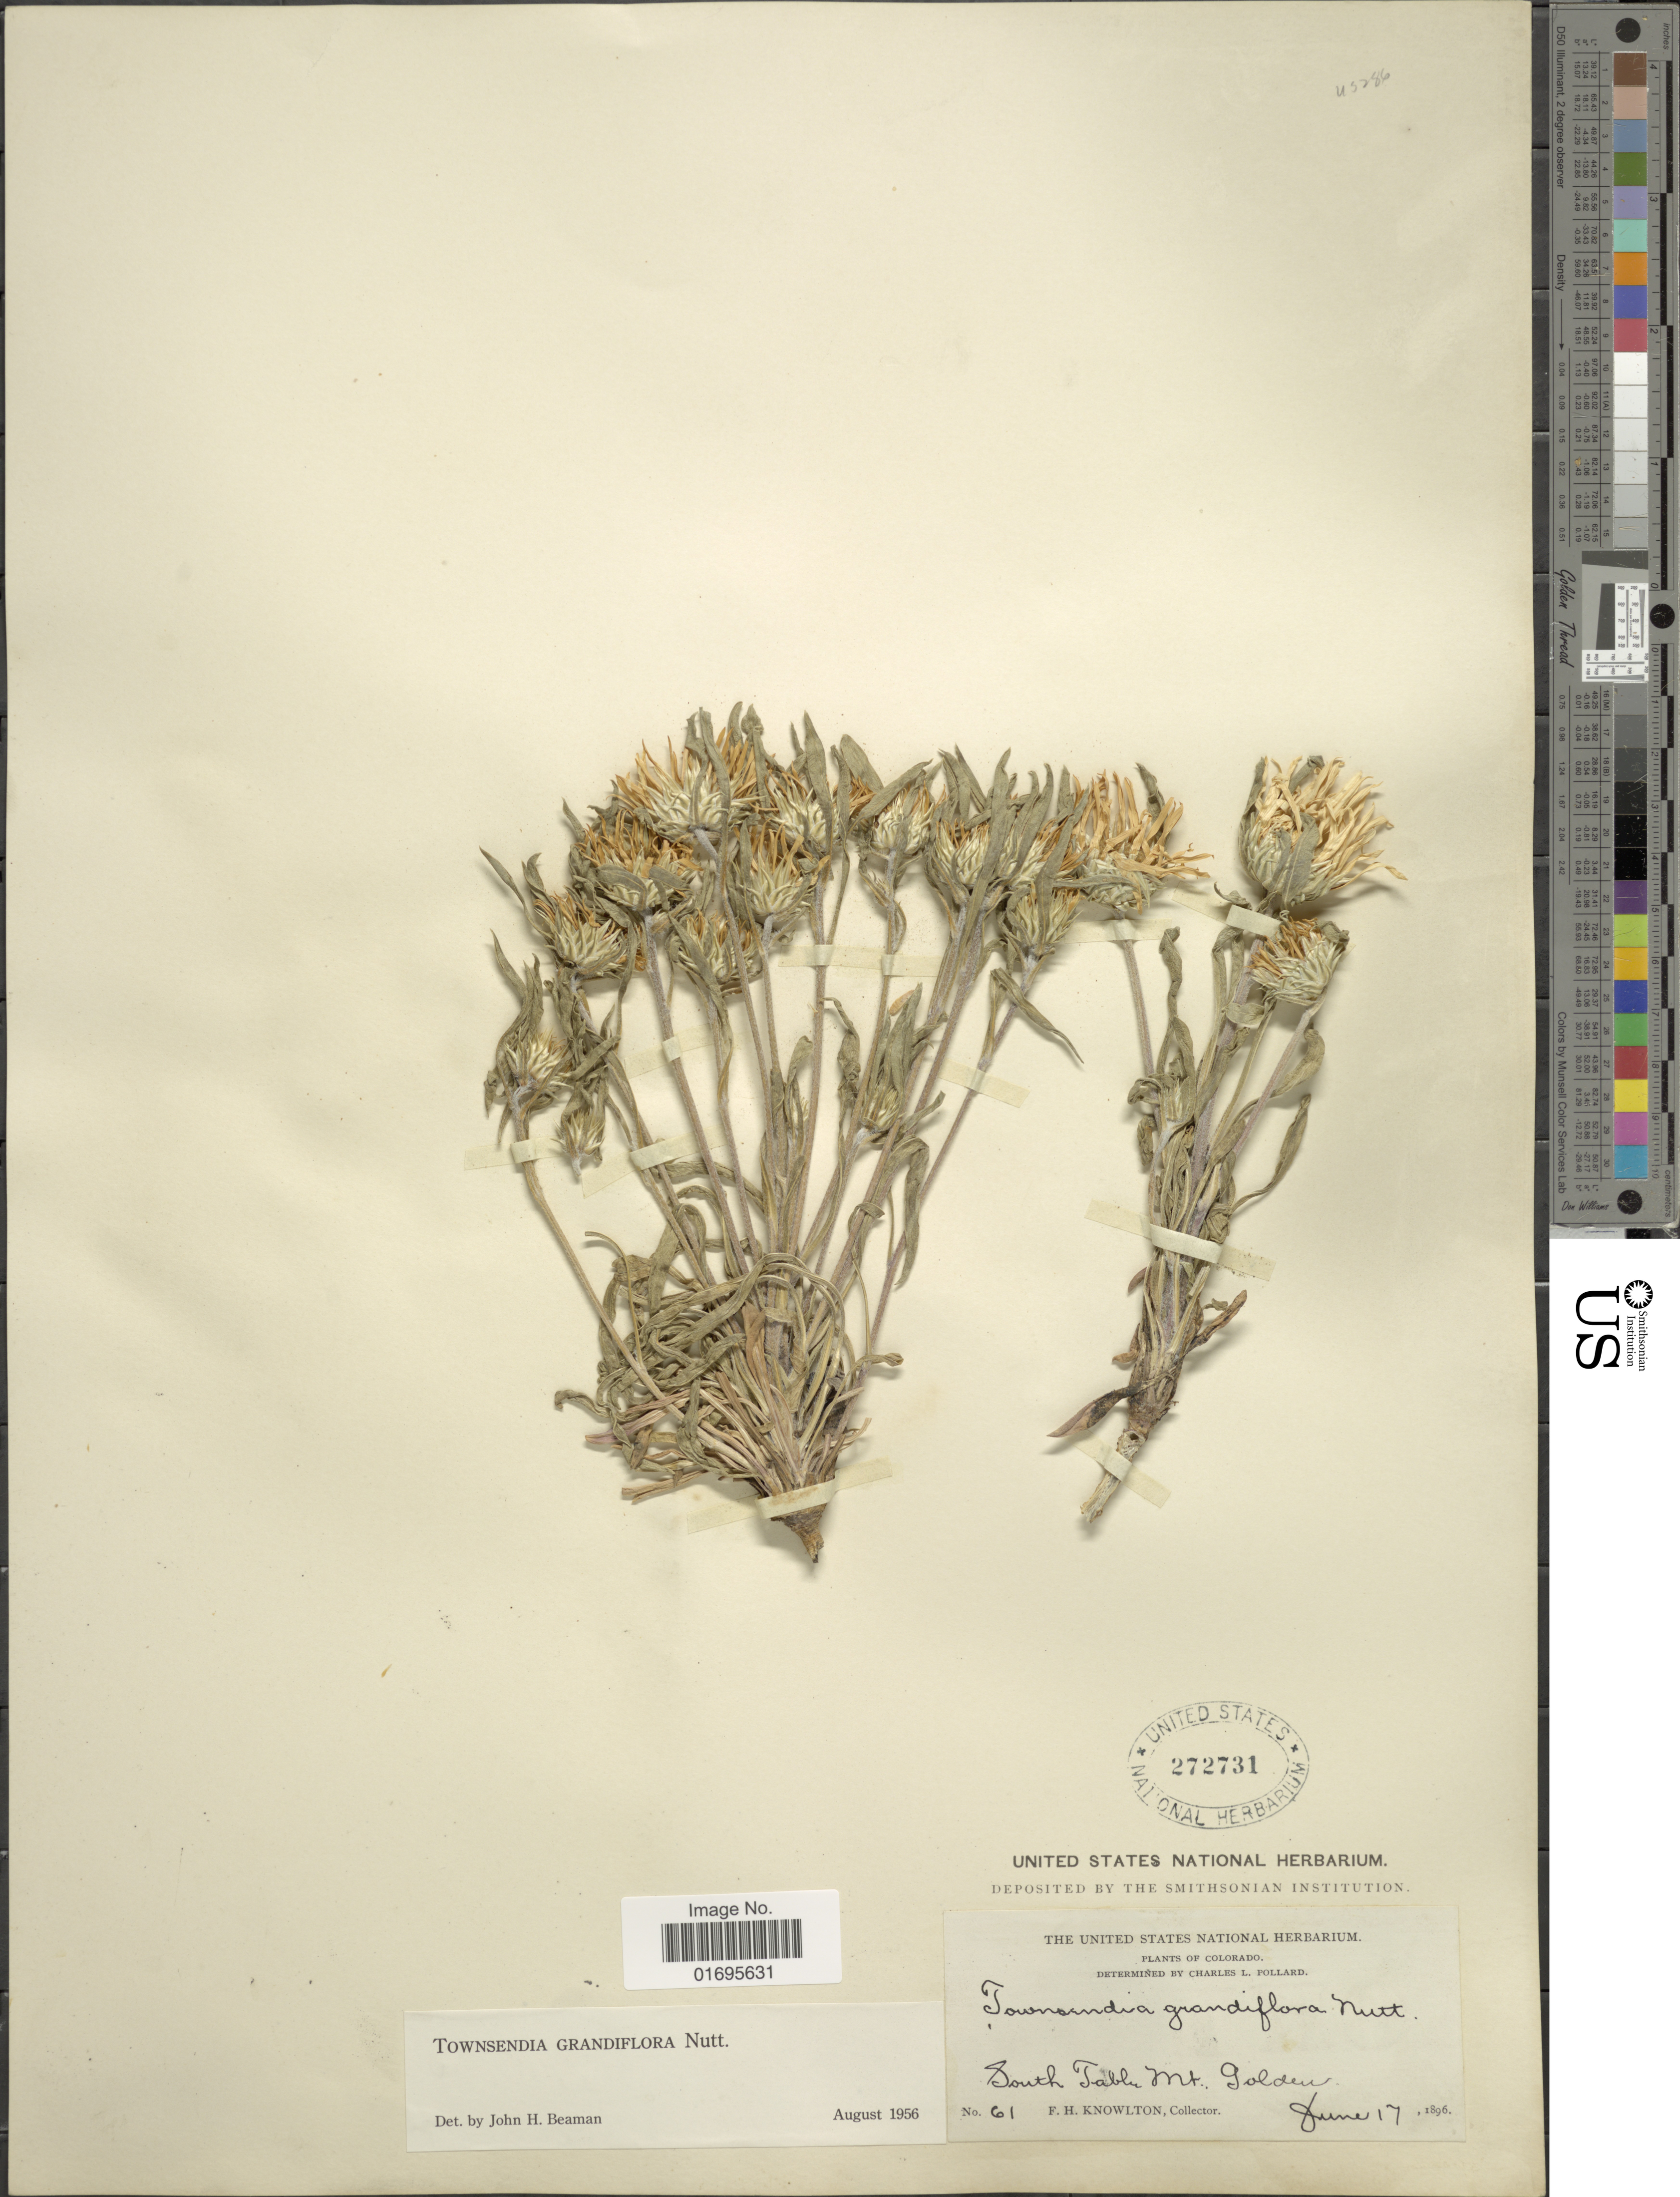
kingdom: Plantae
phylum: Tracheophyta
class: Magnoliopsida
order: Asterales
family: Asteraceae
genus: Townsendia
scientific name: Townsendia grandiflora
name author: Nutt.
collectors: F. H. Knowlton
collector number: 61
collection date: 1896-06-17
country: United States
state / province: Colorado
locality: South Table Mt. Golden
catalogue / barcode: US 272731